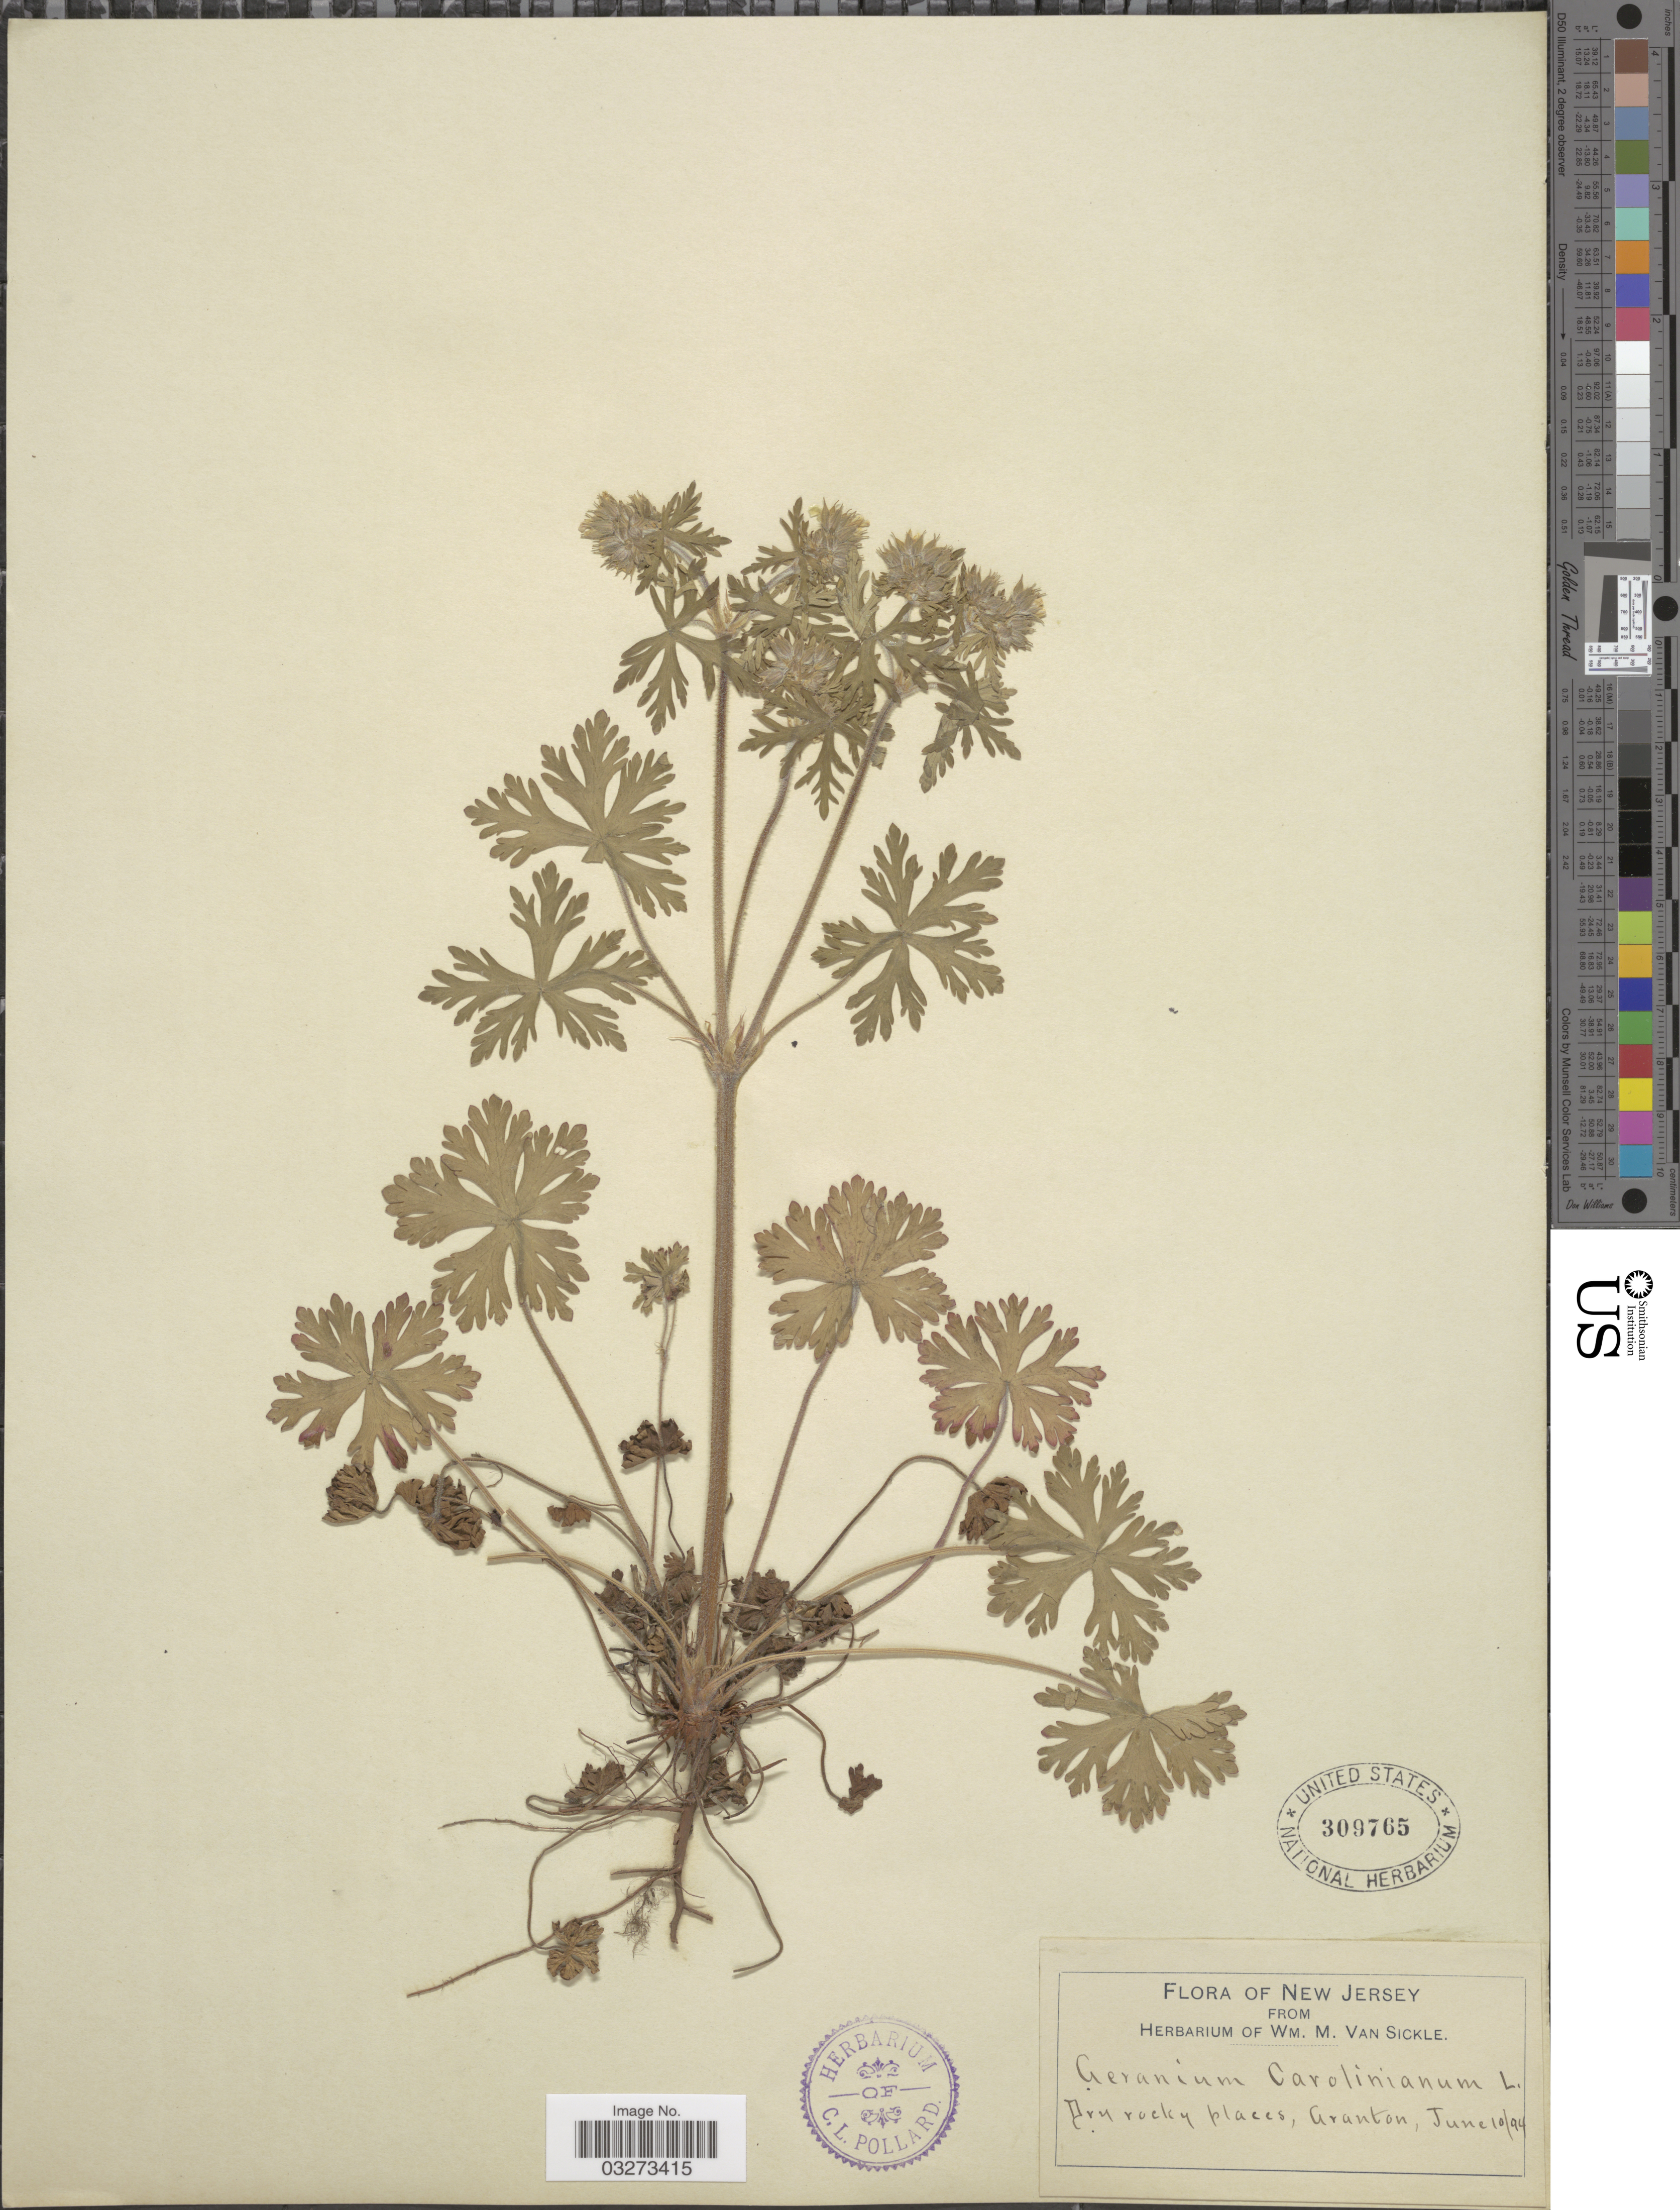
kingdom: Plantae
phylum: Tracheophyta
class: Magnoliopsida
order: Geraniales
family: Geraniaceae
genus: Geranium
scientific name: Geranium carolinianum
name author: L.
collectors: ex herb. Wm. M. Van Sickle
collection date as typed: Transcribed d/m/y: 10/6/94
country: United States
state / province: New Jersey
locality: Granton.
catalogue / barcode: US 309765